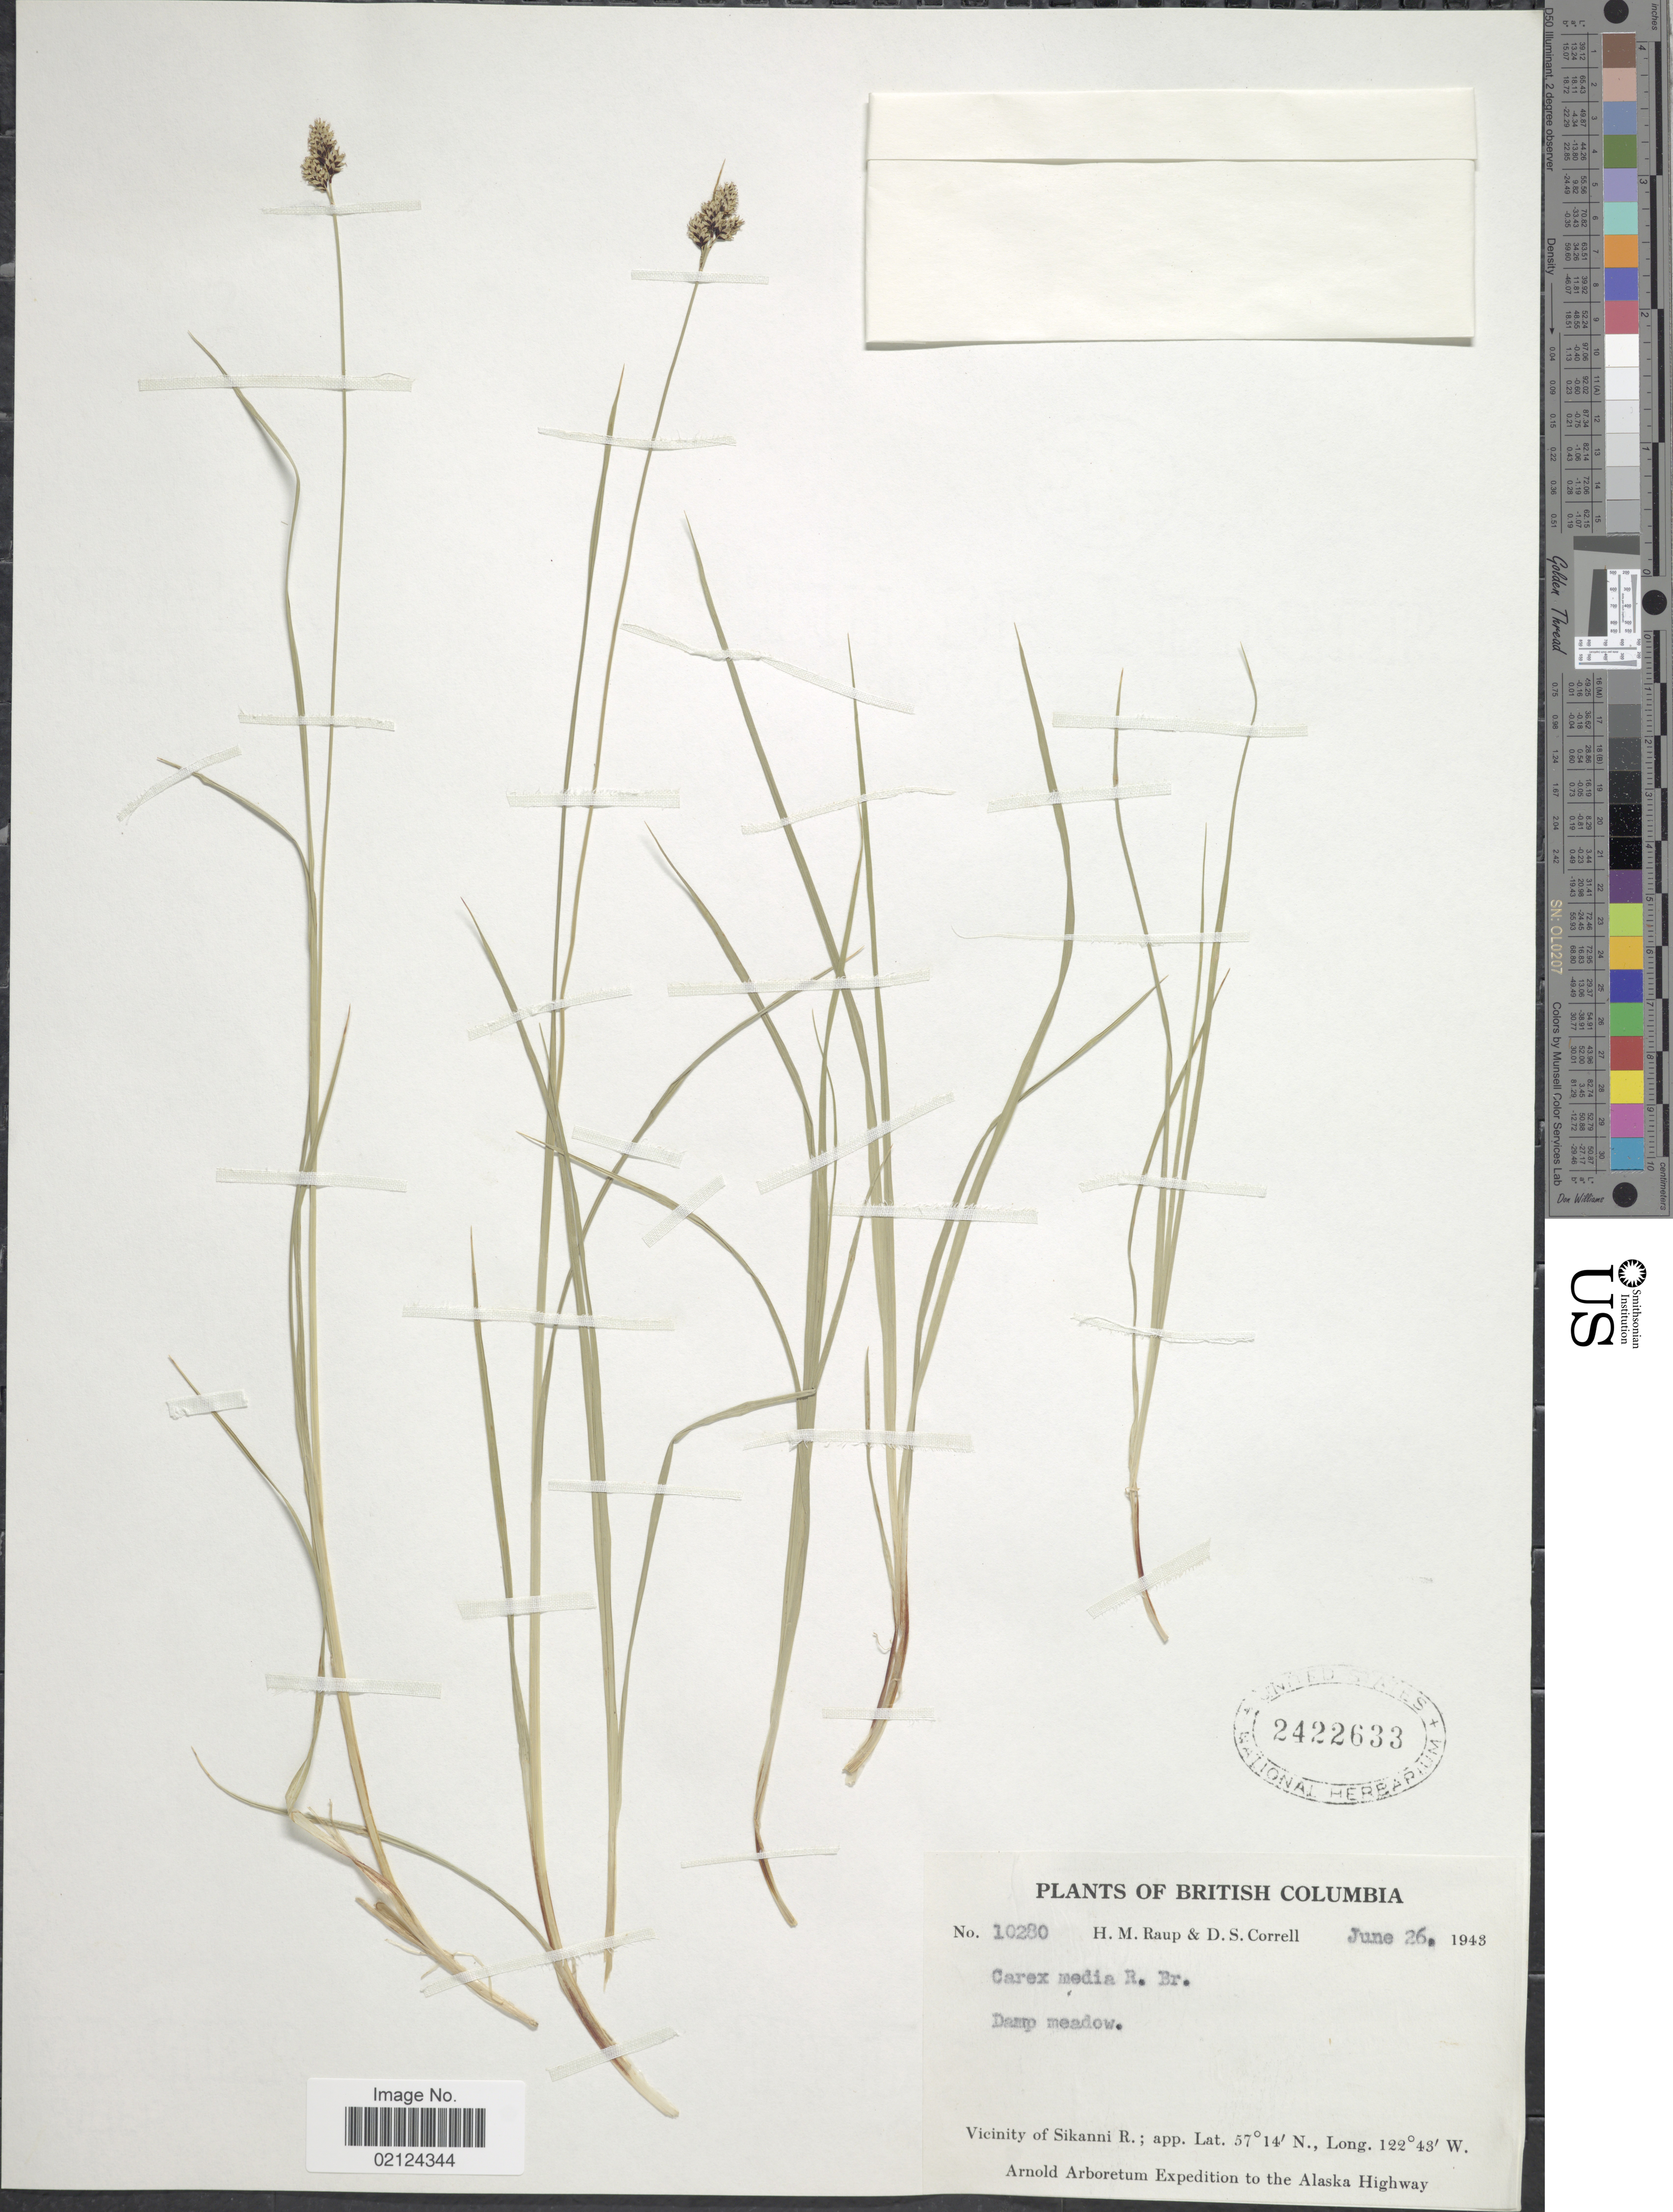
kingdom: Plantae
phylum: Tracheophyta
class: Liliopsida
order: Poales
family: Cyperaceae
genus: Carex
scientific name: Carex media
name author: R. Br.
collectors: H. Raup & D. S. Correll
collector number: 10280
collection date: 1943-06-26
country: Canada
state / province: British Columbia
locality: Vicinity of Sikanni R.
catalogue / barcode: US 2422633